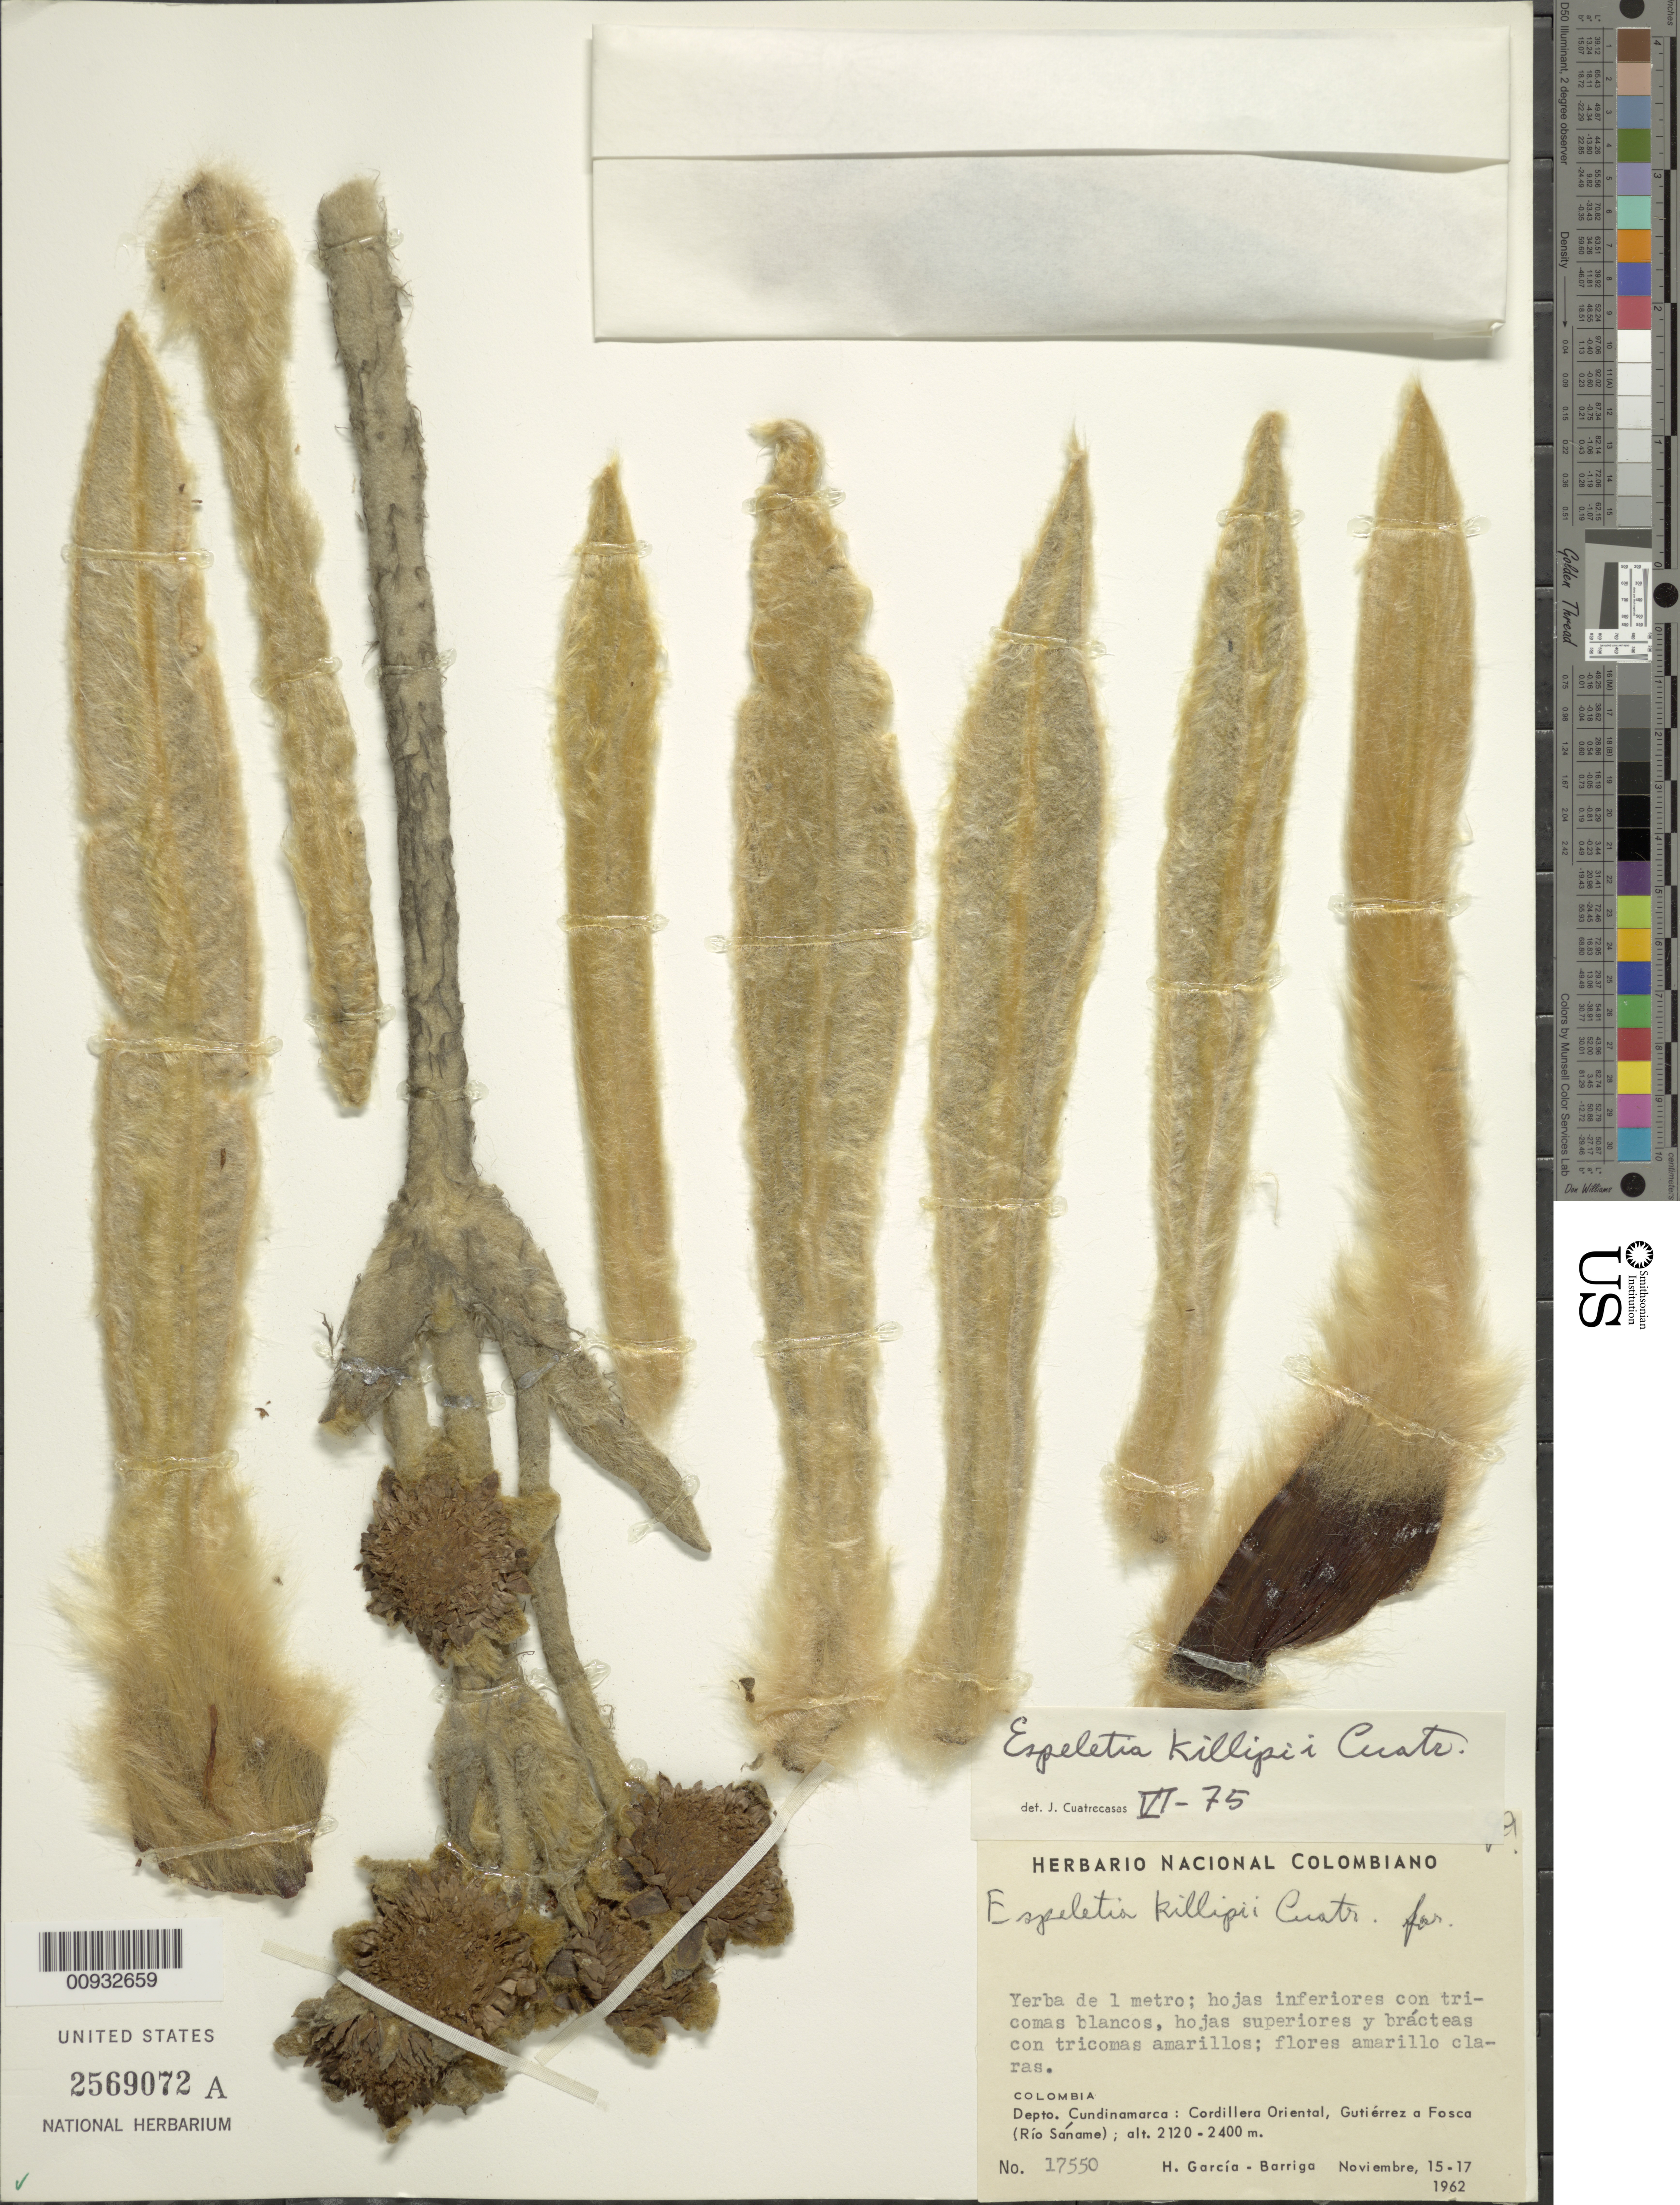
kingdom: Plantae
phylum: Tracheophyta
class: Magnoliopsida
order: Asterales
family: Asteraceae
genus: Espeletia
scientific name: Espeletia killipii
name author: Cuatrec.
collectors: H. García Barriga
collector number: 17550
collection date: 1962-11-15/1962-11-17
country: Colombia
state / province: Cundinamarca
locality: Cordillera Oriental, Gutierrez a Fosca (Rio Saname)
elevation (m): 2120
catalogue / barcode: US 2569072A